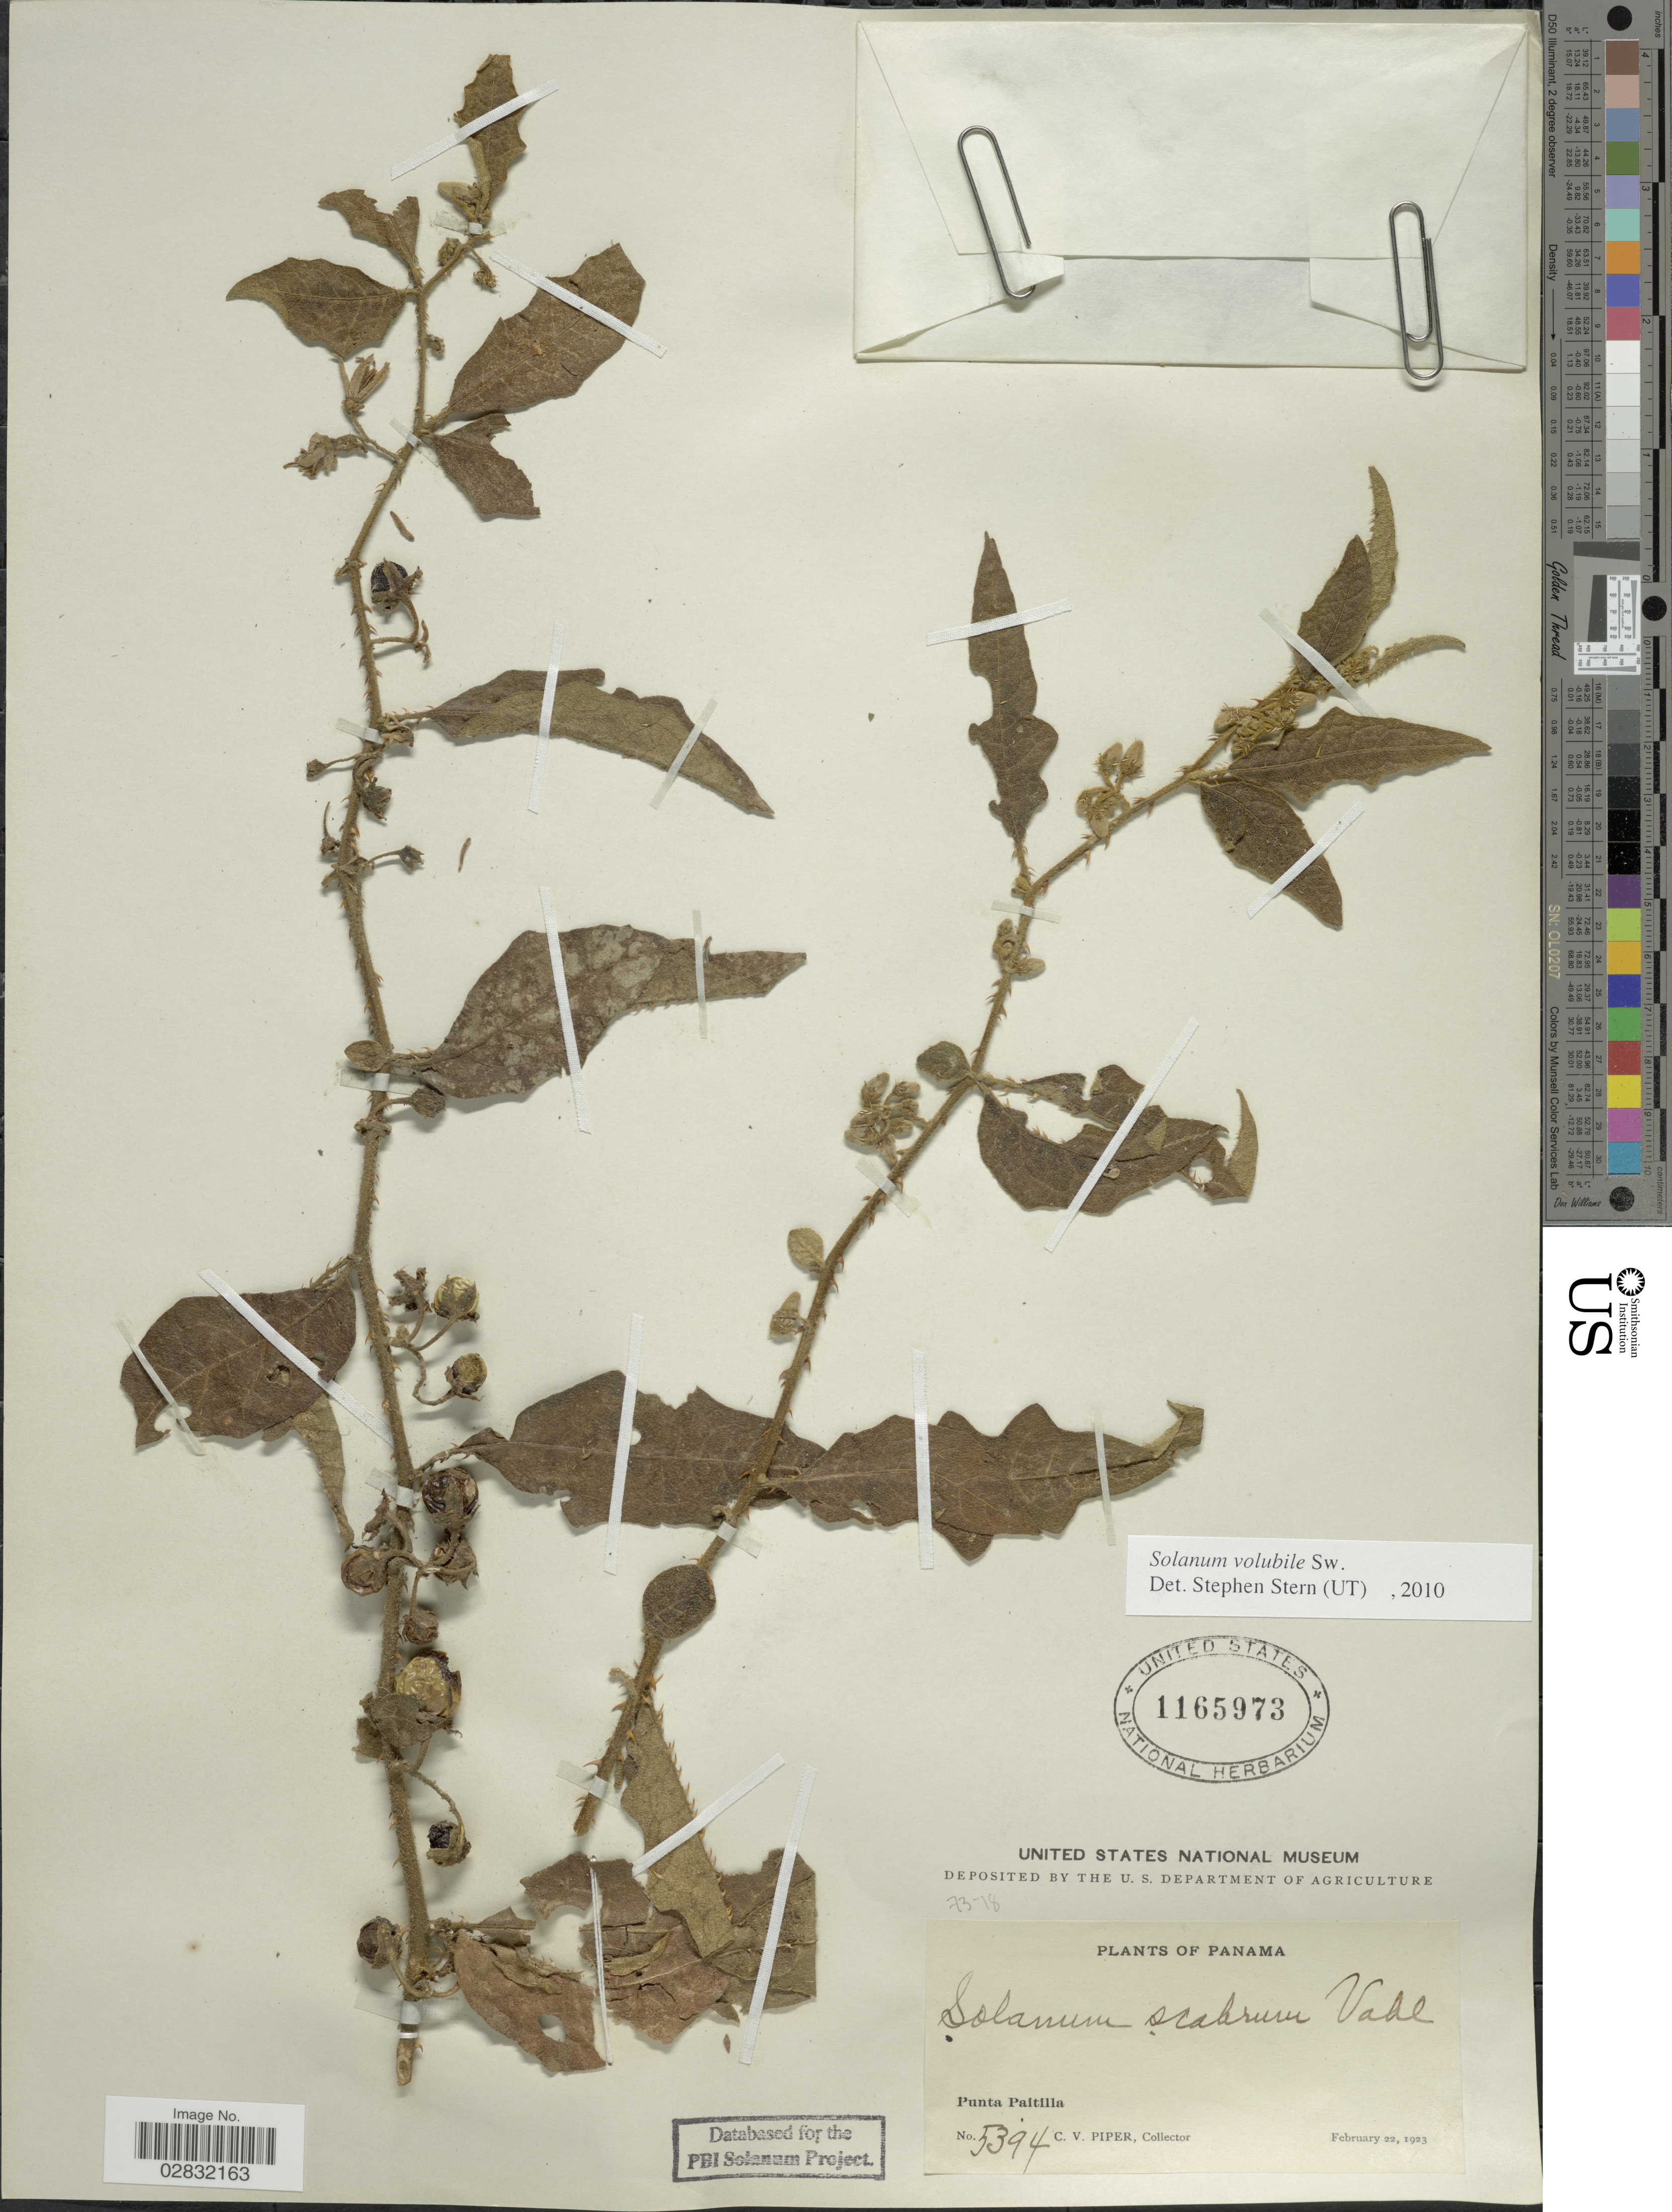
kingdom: Plantae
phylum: Tracheophyta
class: Magnoliopsida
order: Solanales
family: Solanaceae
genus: Solanum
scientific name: Solanum volubile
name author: Sw.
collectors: C. V. Piper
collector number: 5294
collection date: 1923-02-22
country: Panama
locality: Punta Paitilla.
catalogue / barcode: US 1165973